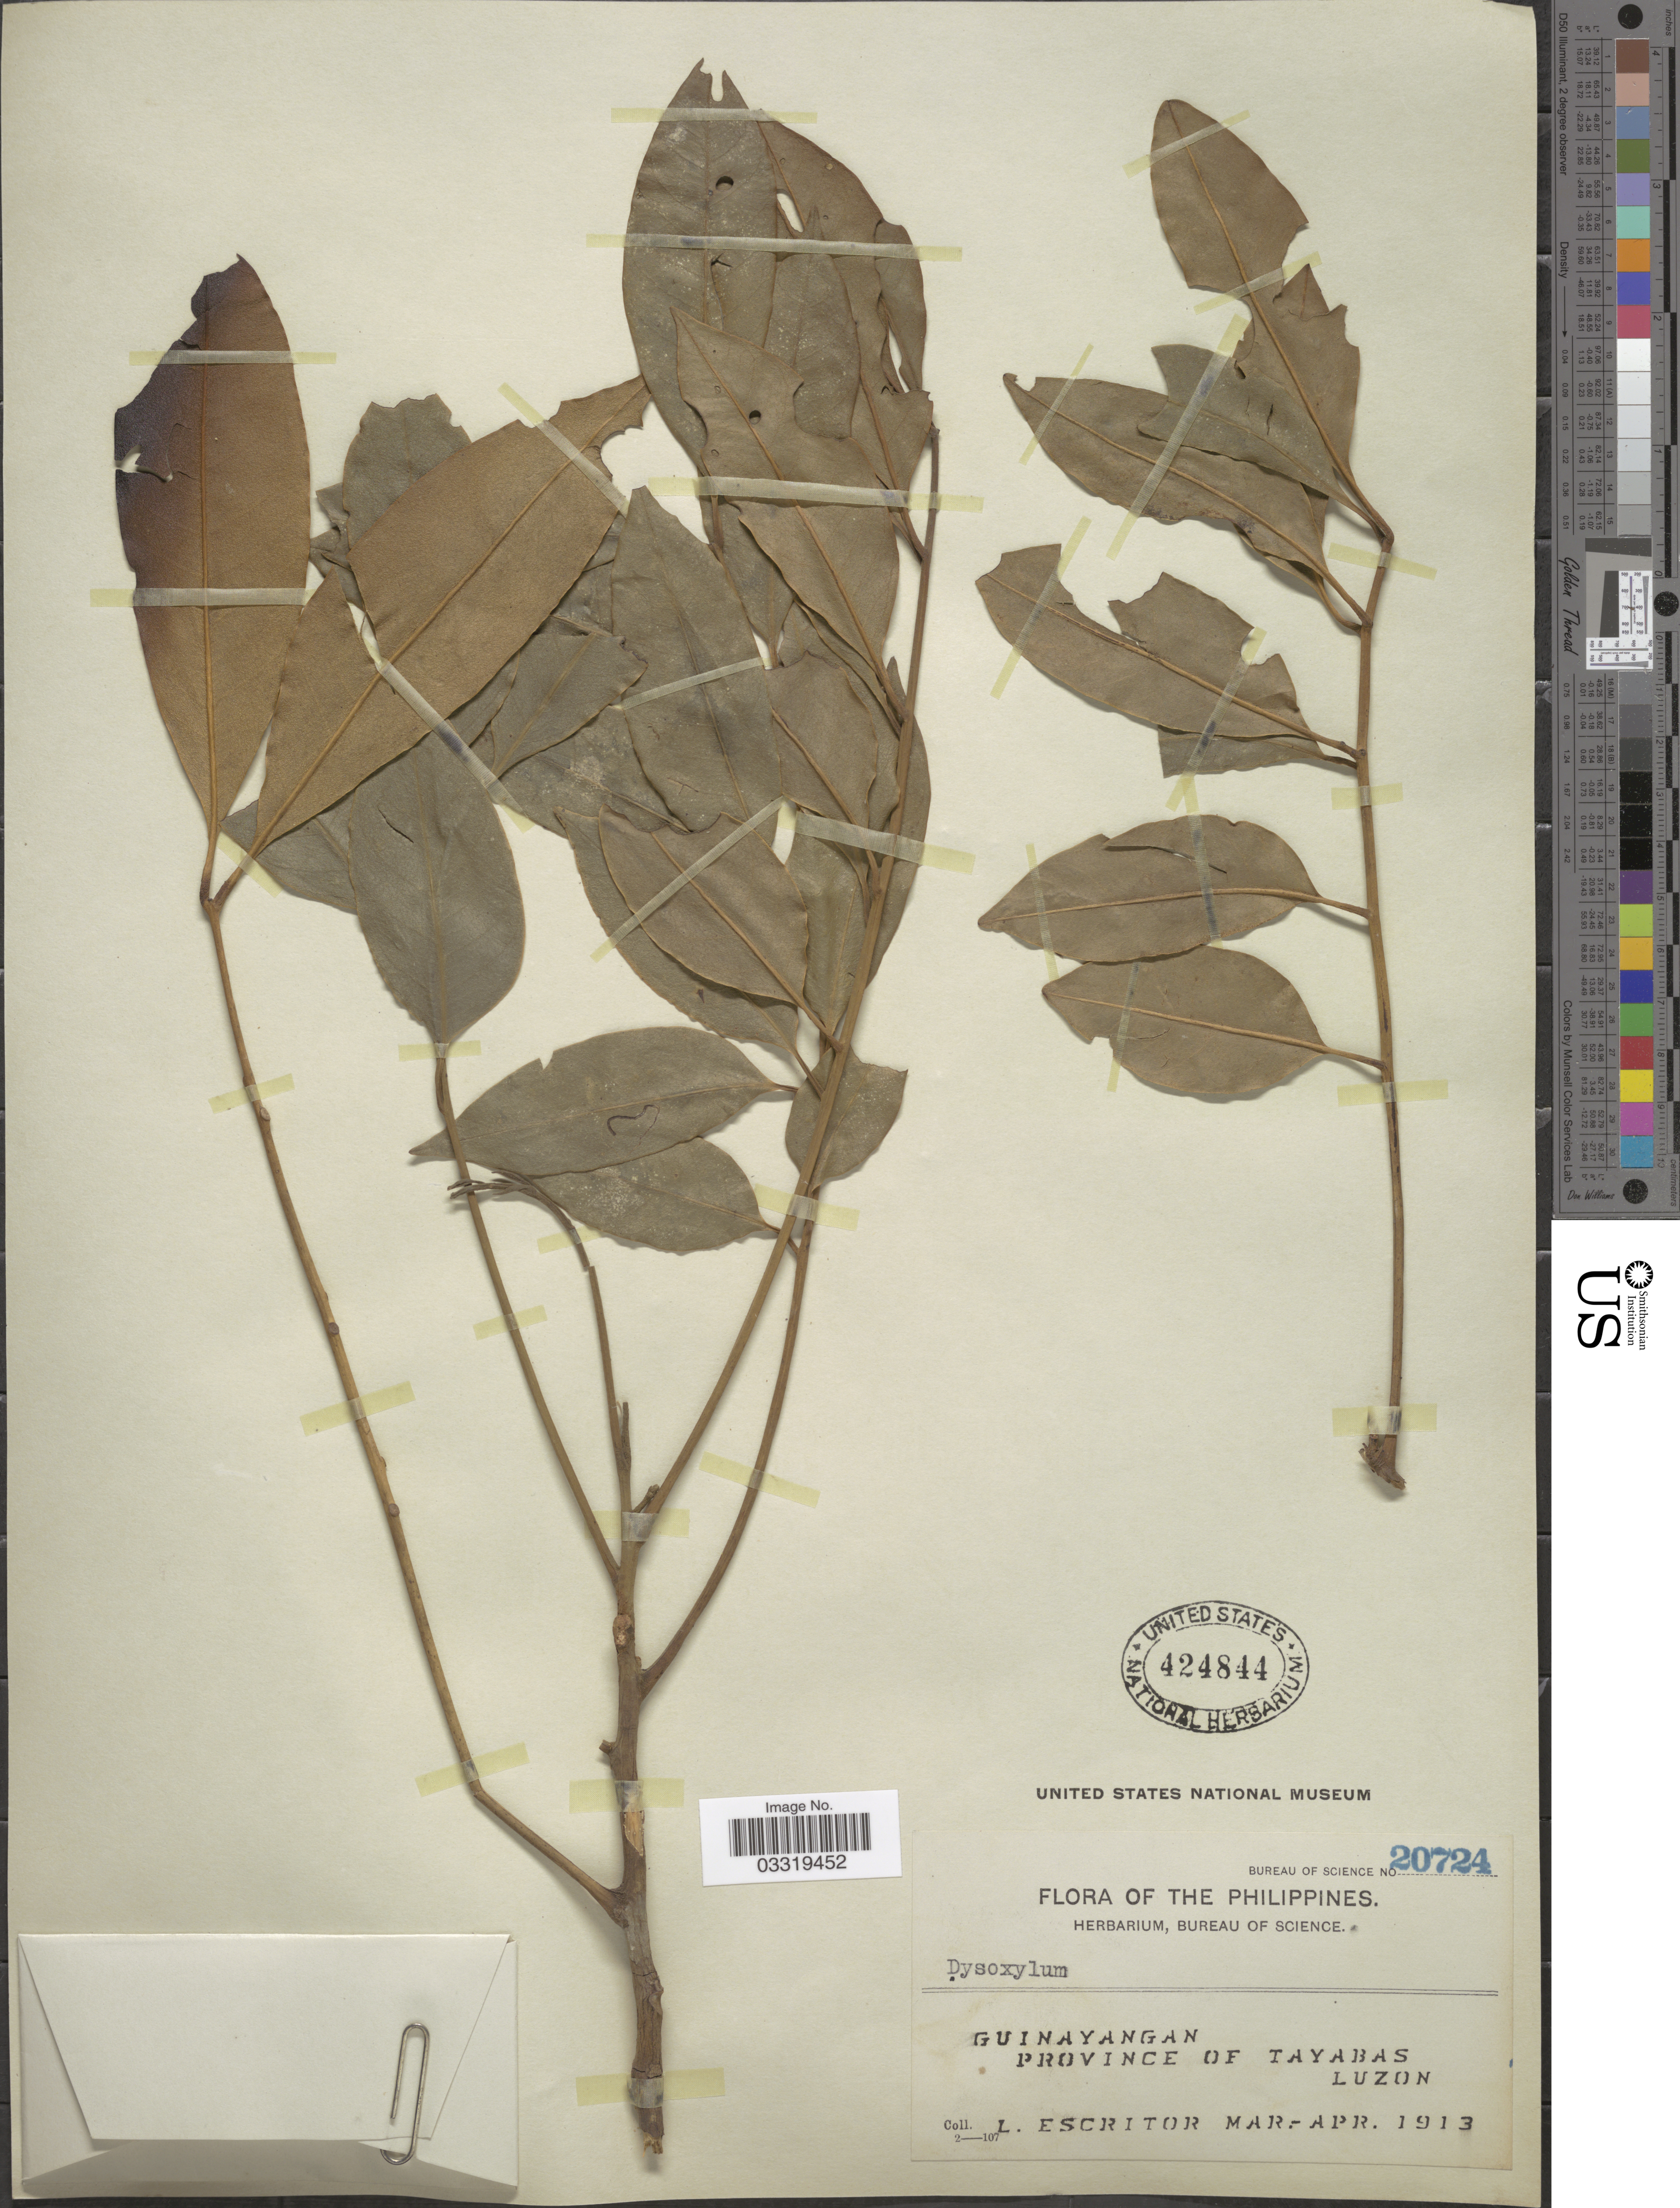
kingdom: Plantae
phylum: Tracheophyta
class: Magnoliopsida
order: Sapindales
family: Meliaceae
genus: Dysoxylum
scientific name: Dysoxylum sp.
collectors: L. Escritor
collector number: Bureau of Science 20724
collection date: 1913-03/1913-04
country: Philippines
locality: Guinayangan, Province of Tayabas, Luzon.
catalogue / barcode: US 424844